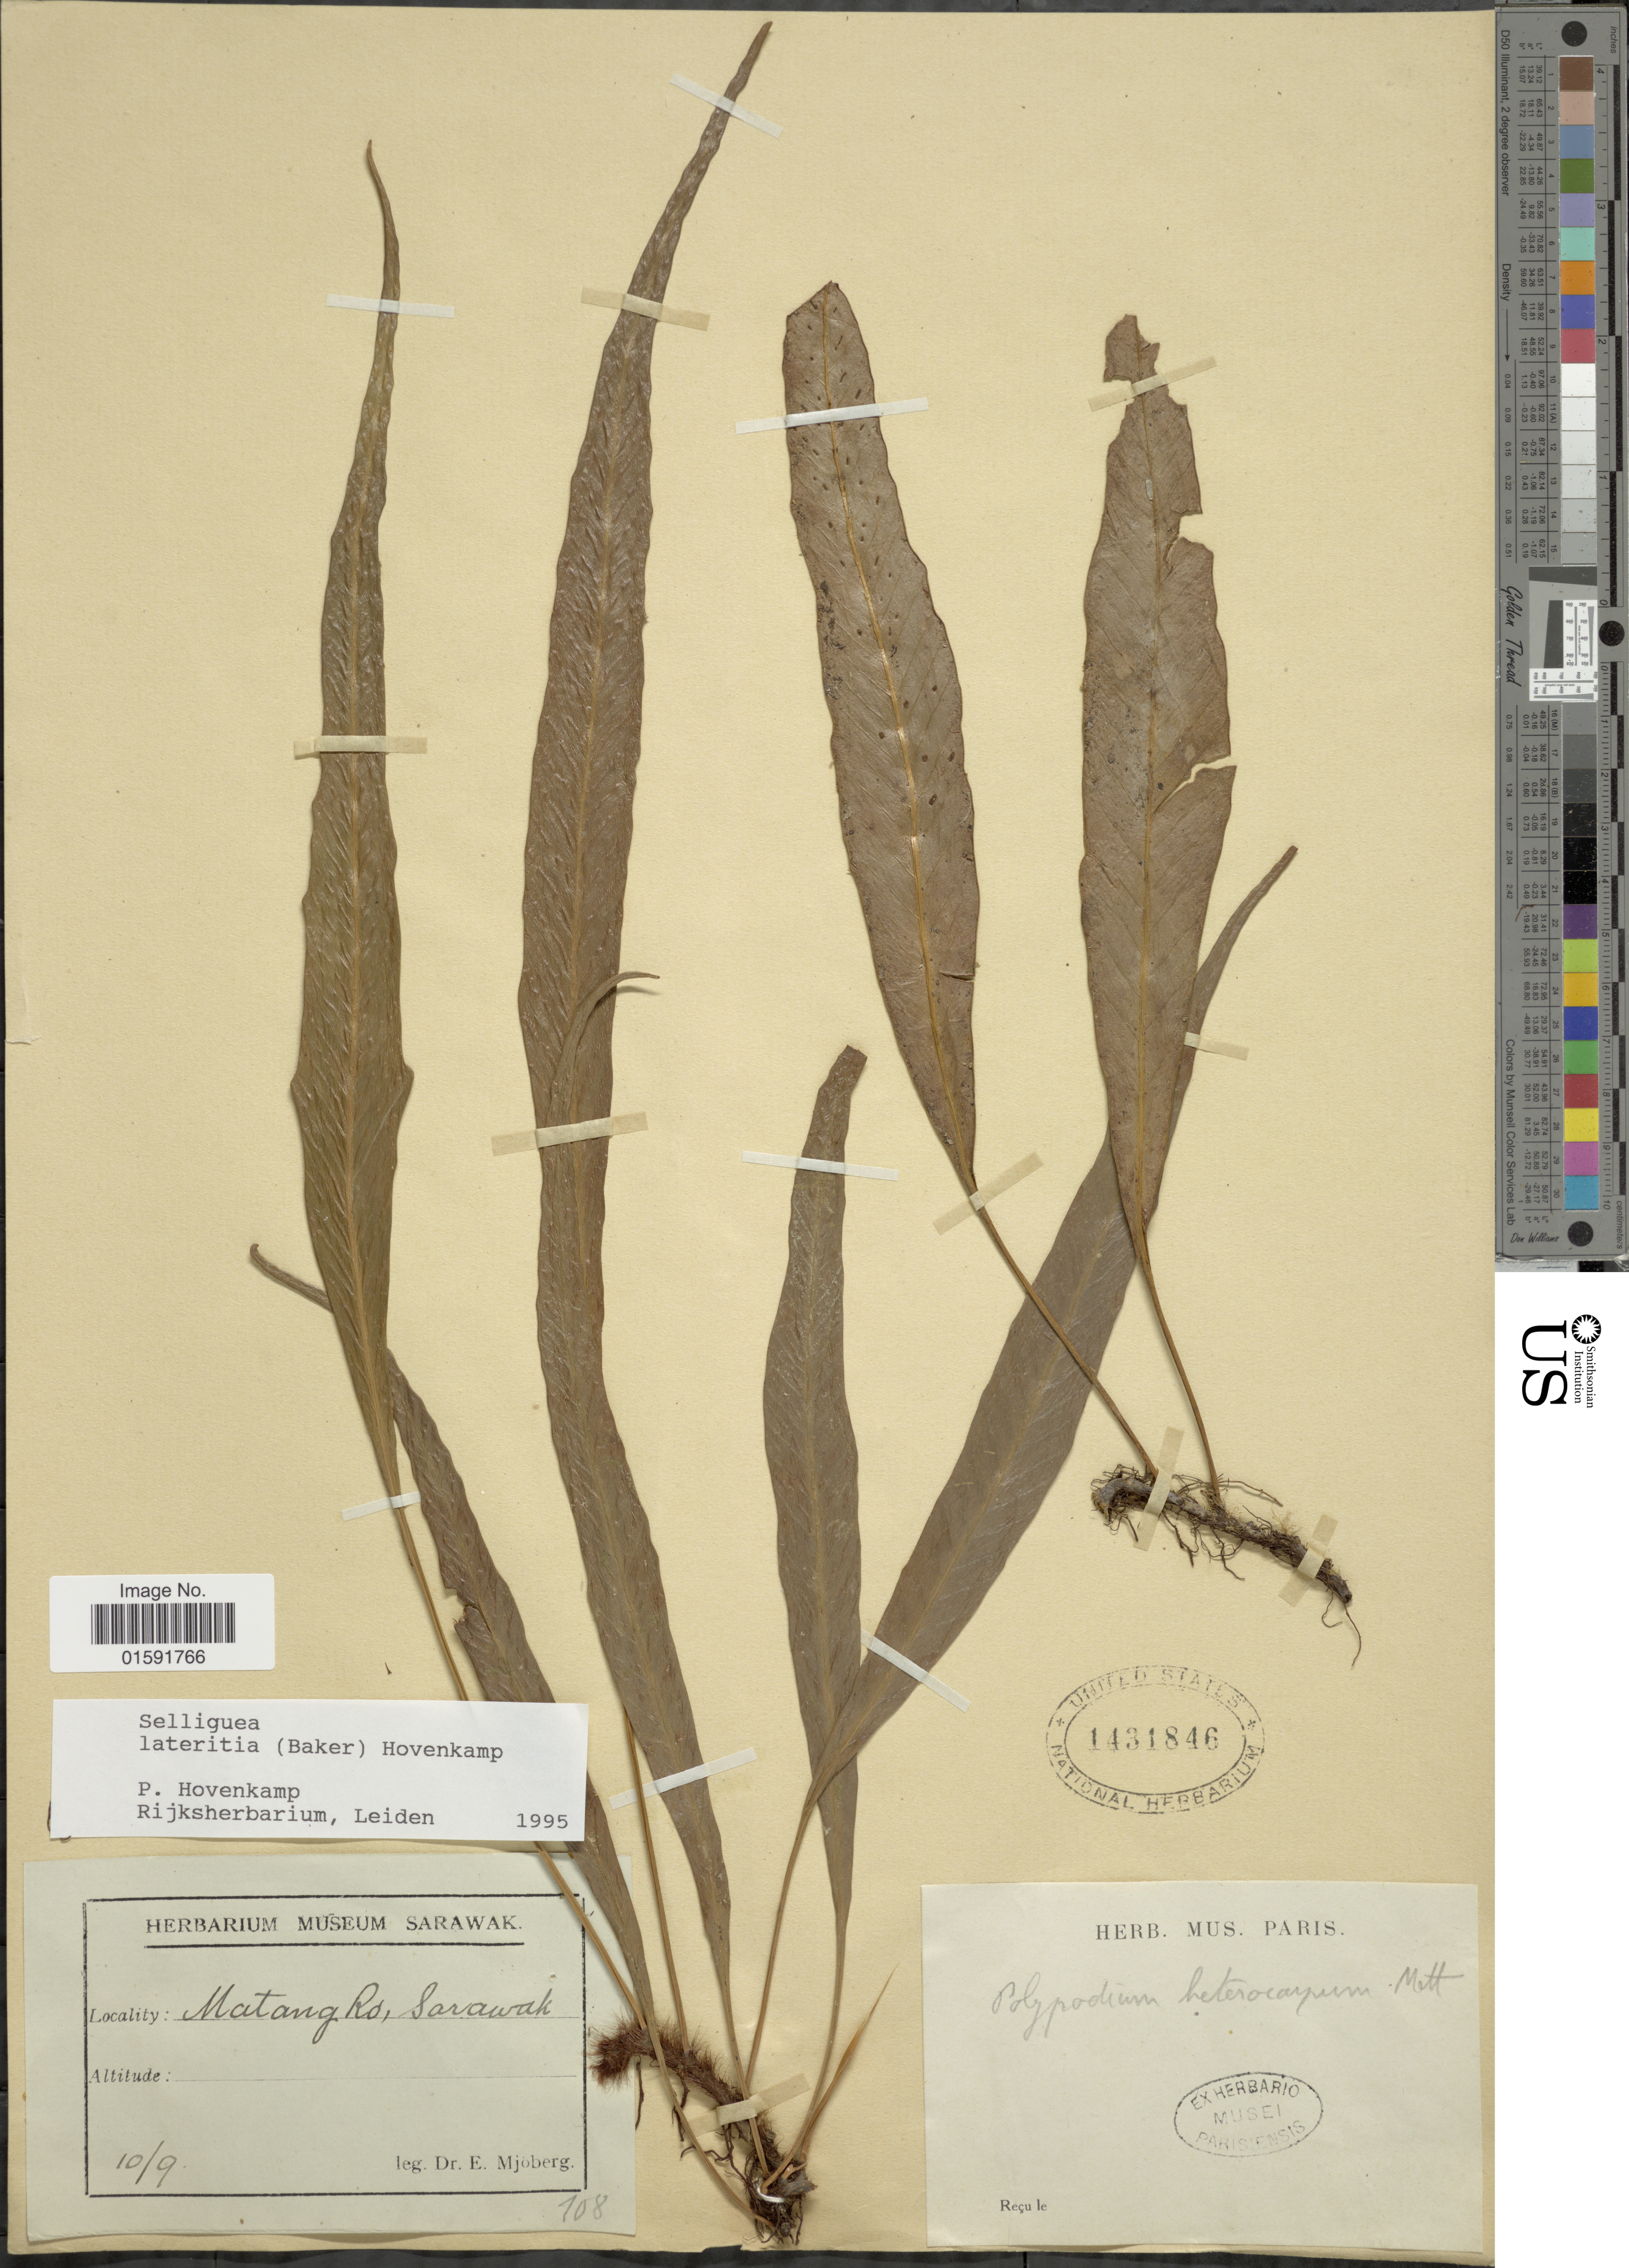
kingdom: Plantae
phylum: Tracheophyta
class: Polypodiopsida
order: Polypodiales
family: Polypodiaceae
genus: Selliguea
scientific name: Selliguea lateritia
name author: (Baker) Hovenkamp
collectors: E. Mjoberg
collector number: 108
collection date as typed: Transcribed d/m/y: /10/9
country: Malaysia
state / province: Sarawak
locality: Matang Rd.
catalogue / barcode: US 1431846